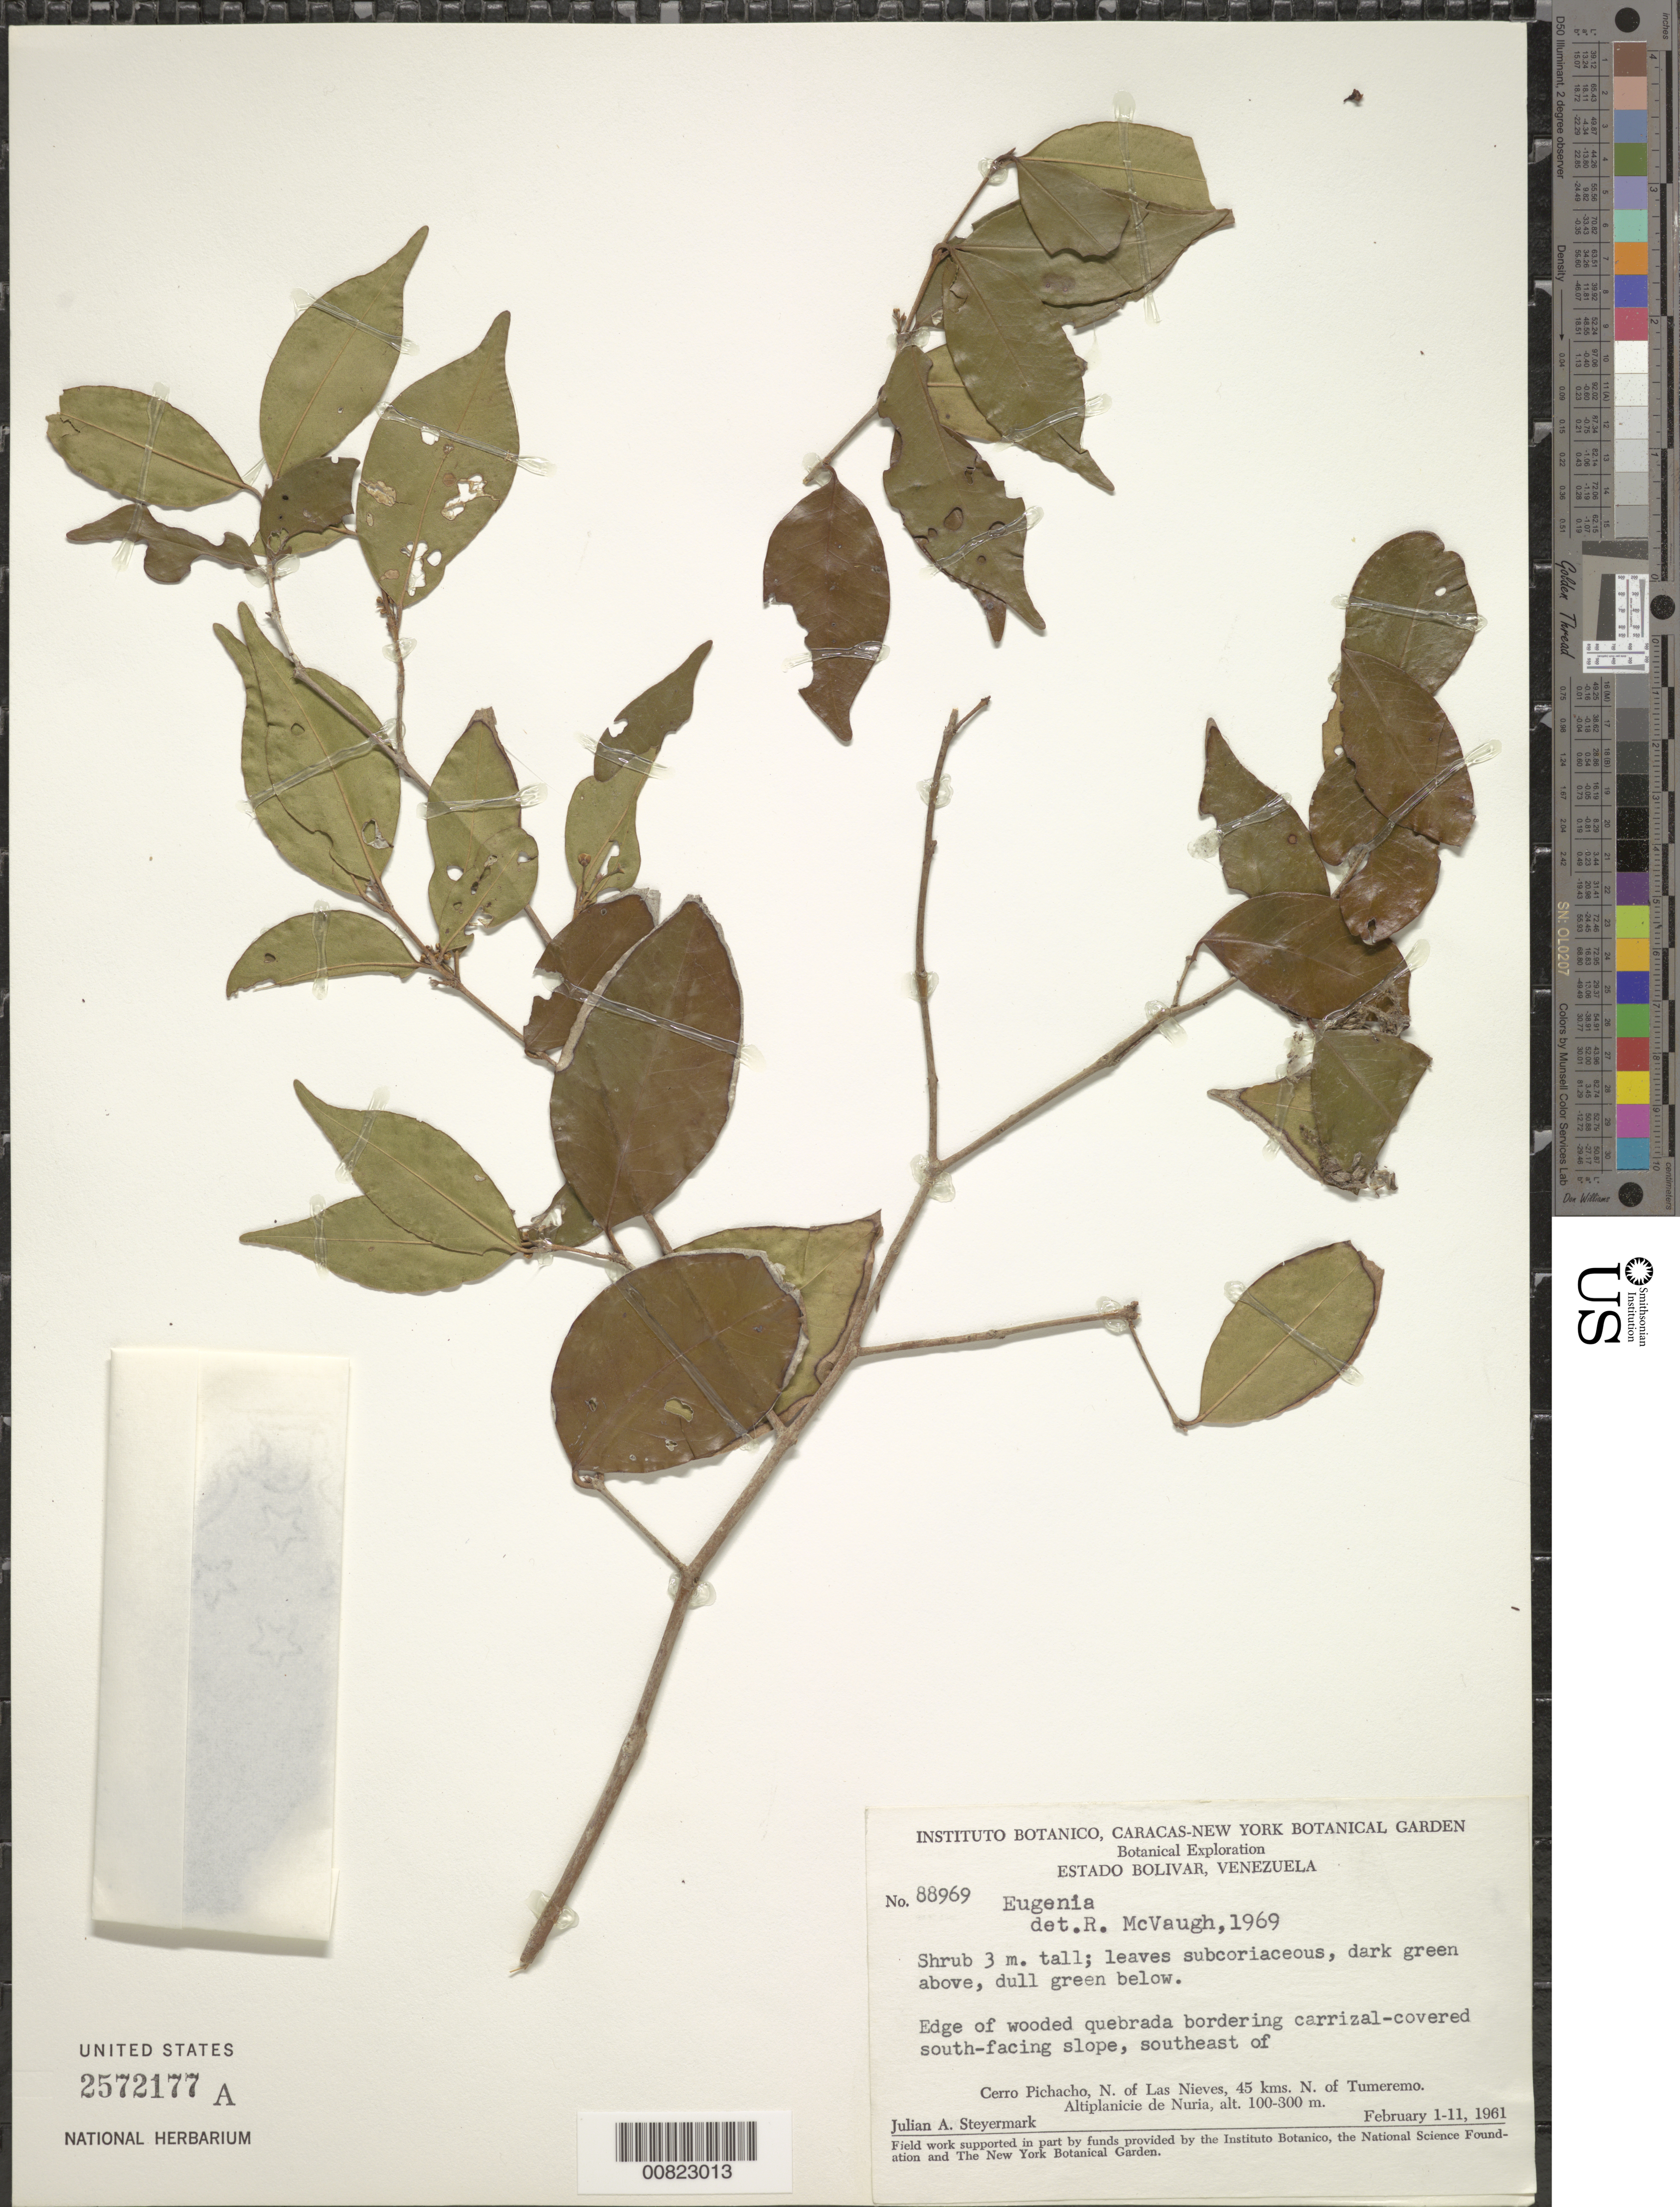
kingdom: Plantae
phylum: Tracheophyta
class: Magnoliopsida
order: Myrtales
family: Myrtaceae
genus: Eugenia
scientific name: Eugenia sp.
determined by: McVaugh, R.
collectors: J. Steyermark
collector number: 88969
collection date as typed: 1-Feb-61 to 11-Feb-61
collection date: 1961-02-01/1961-02-11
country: Venezuela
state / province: Bolívar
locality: Cerro El Picacho, SE of; N of Las Nieves, 45 km N of Tumeremo, Altiplanicie de Nuria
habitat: Edge of wooded quebrada bordering carrizal-covered S-facing slope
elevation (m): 100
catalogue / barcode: US 2572177A